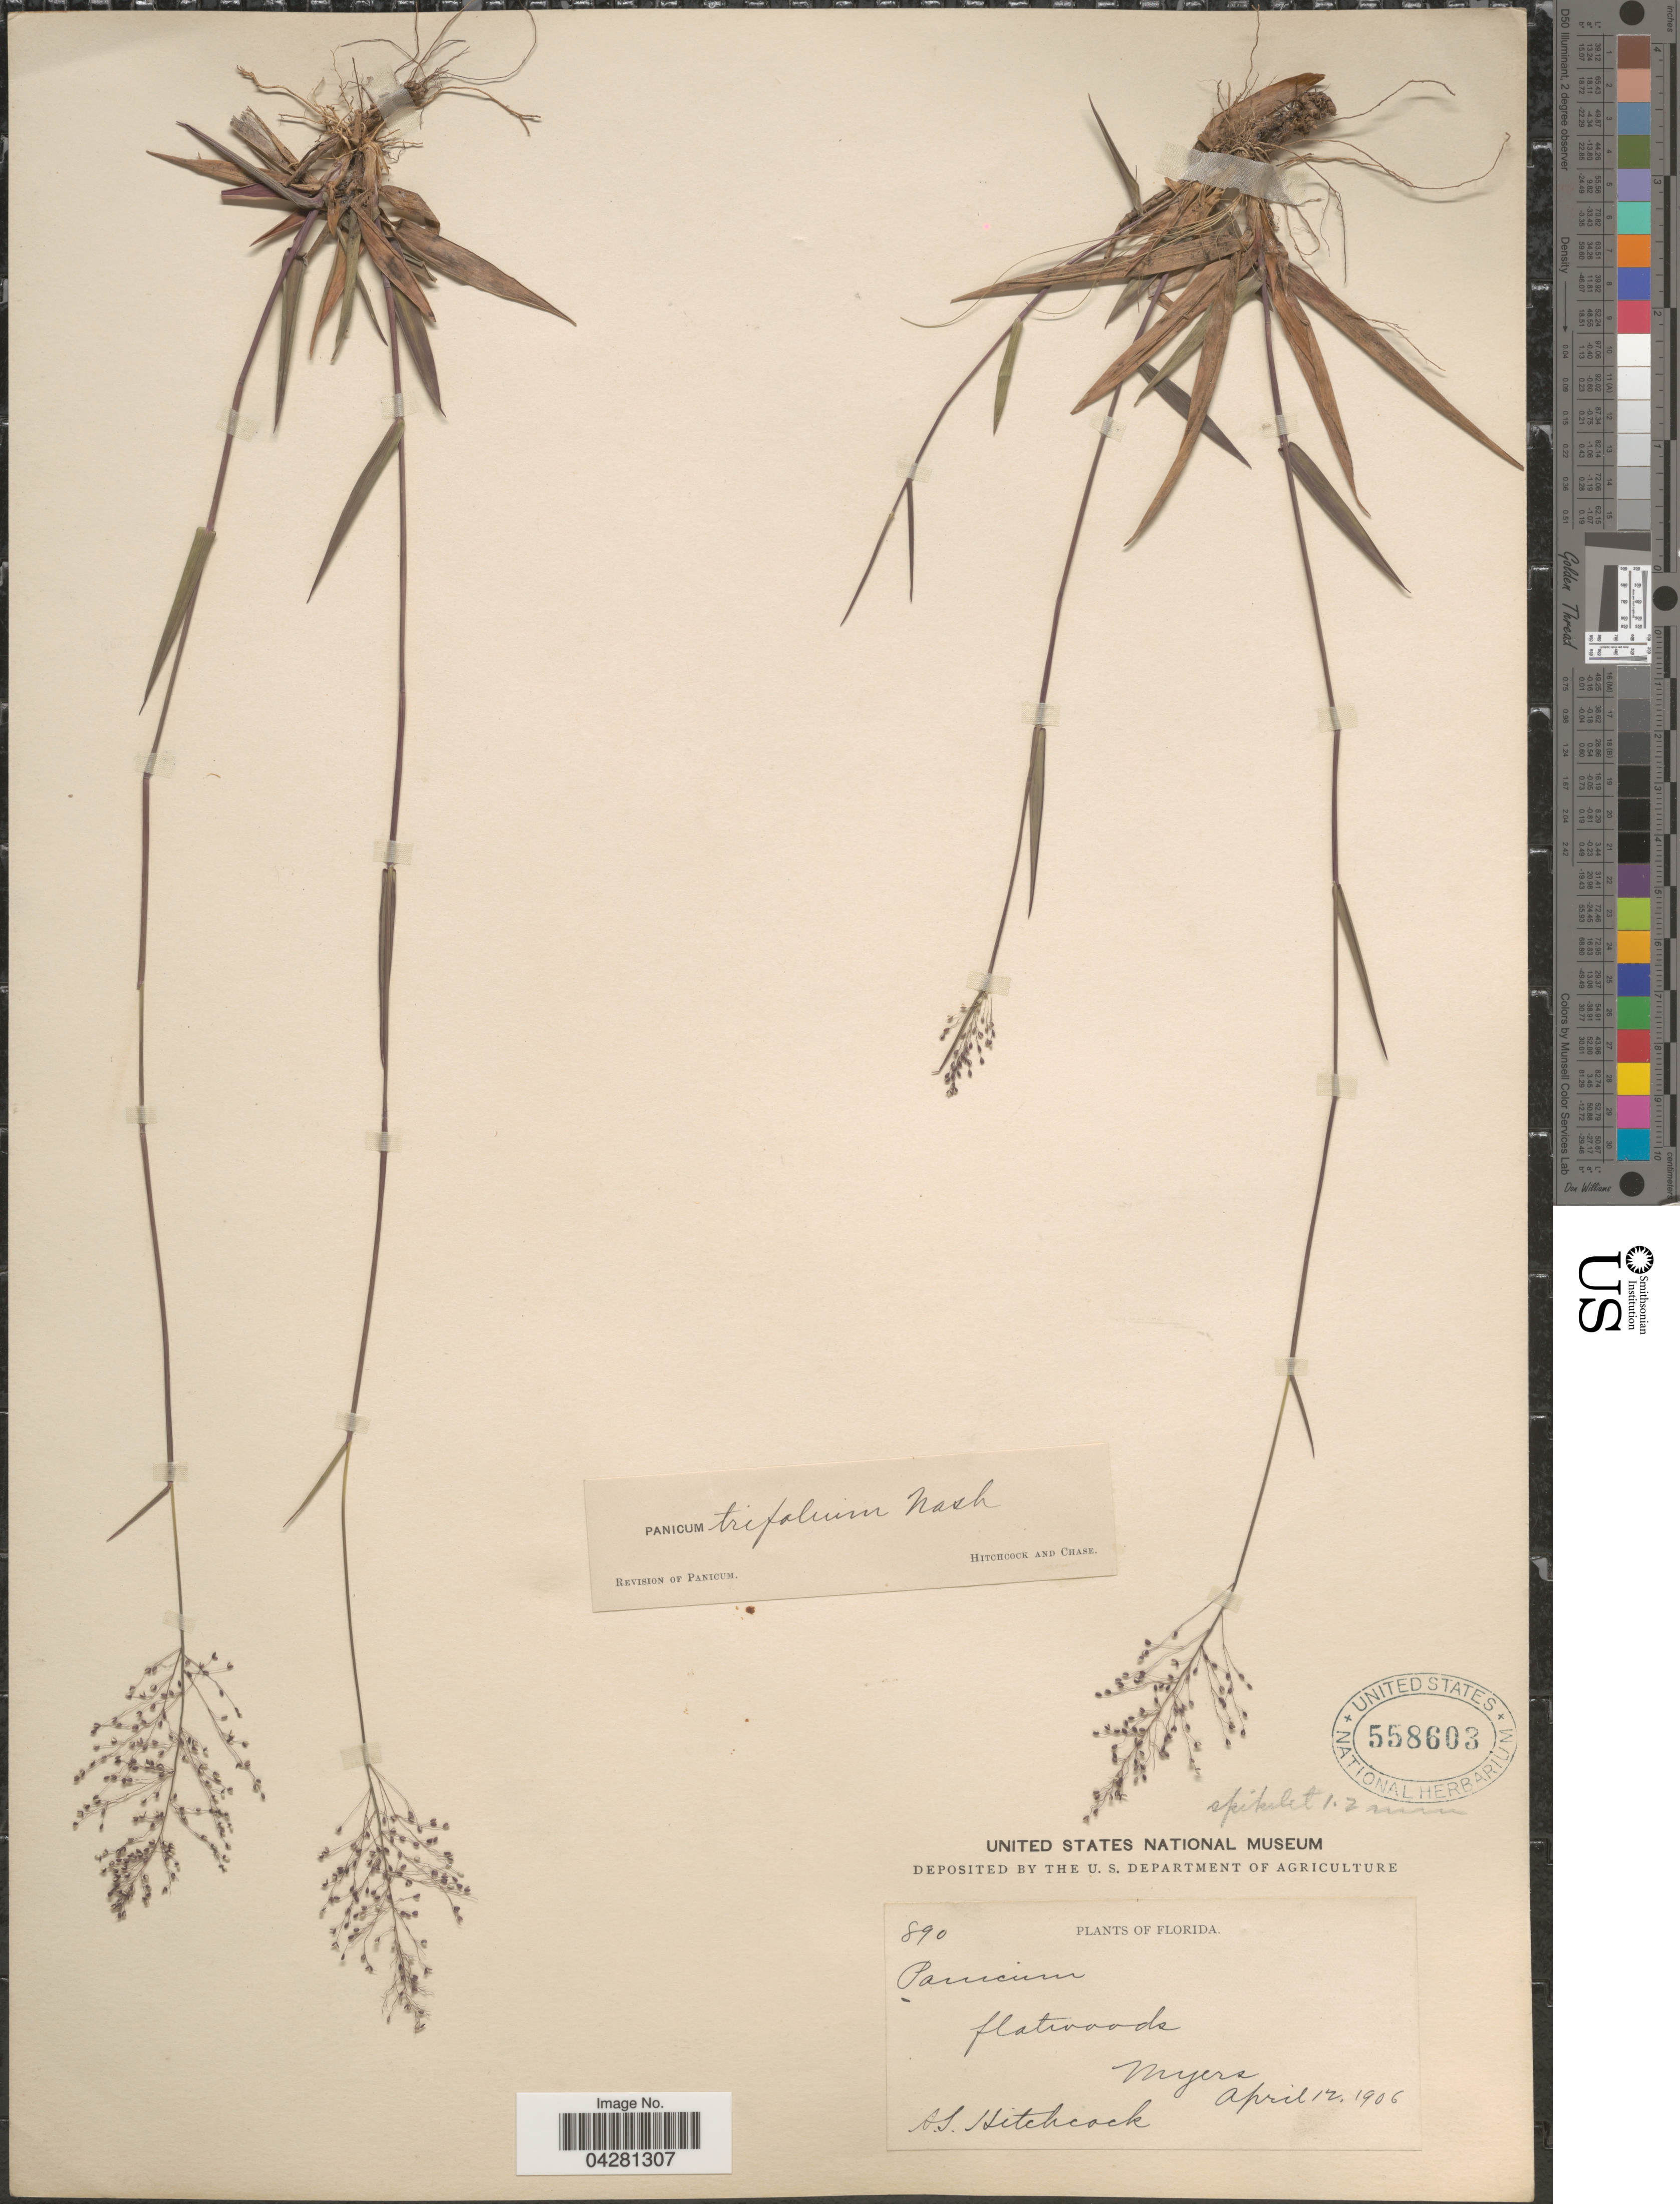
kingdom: Plantae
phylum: Tracheophyta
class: Liliopsida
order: Poales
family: Poaceae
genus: Dichanthelium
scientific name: Dichanthelium dichotomum var. unciphyllum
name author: (Trin.) Davidse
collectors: A. S. Hitchcock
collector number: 890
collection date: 1906-04-12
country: United States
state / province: Florida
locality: Myers.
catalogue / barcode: US 558603